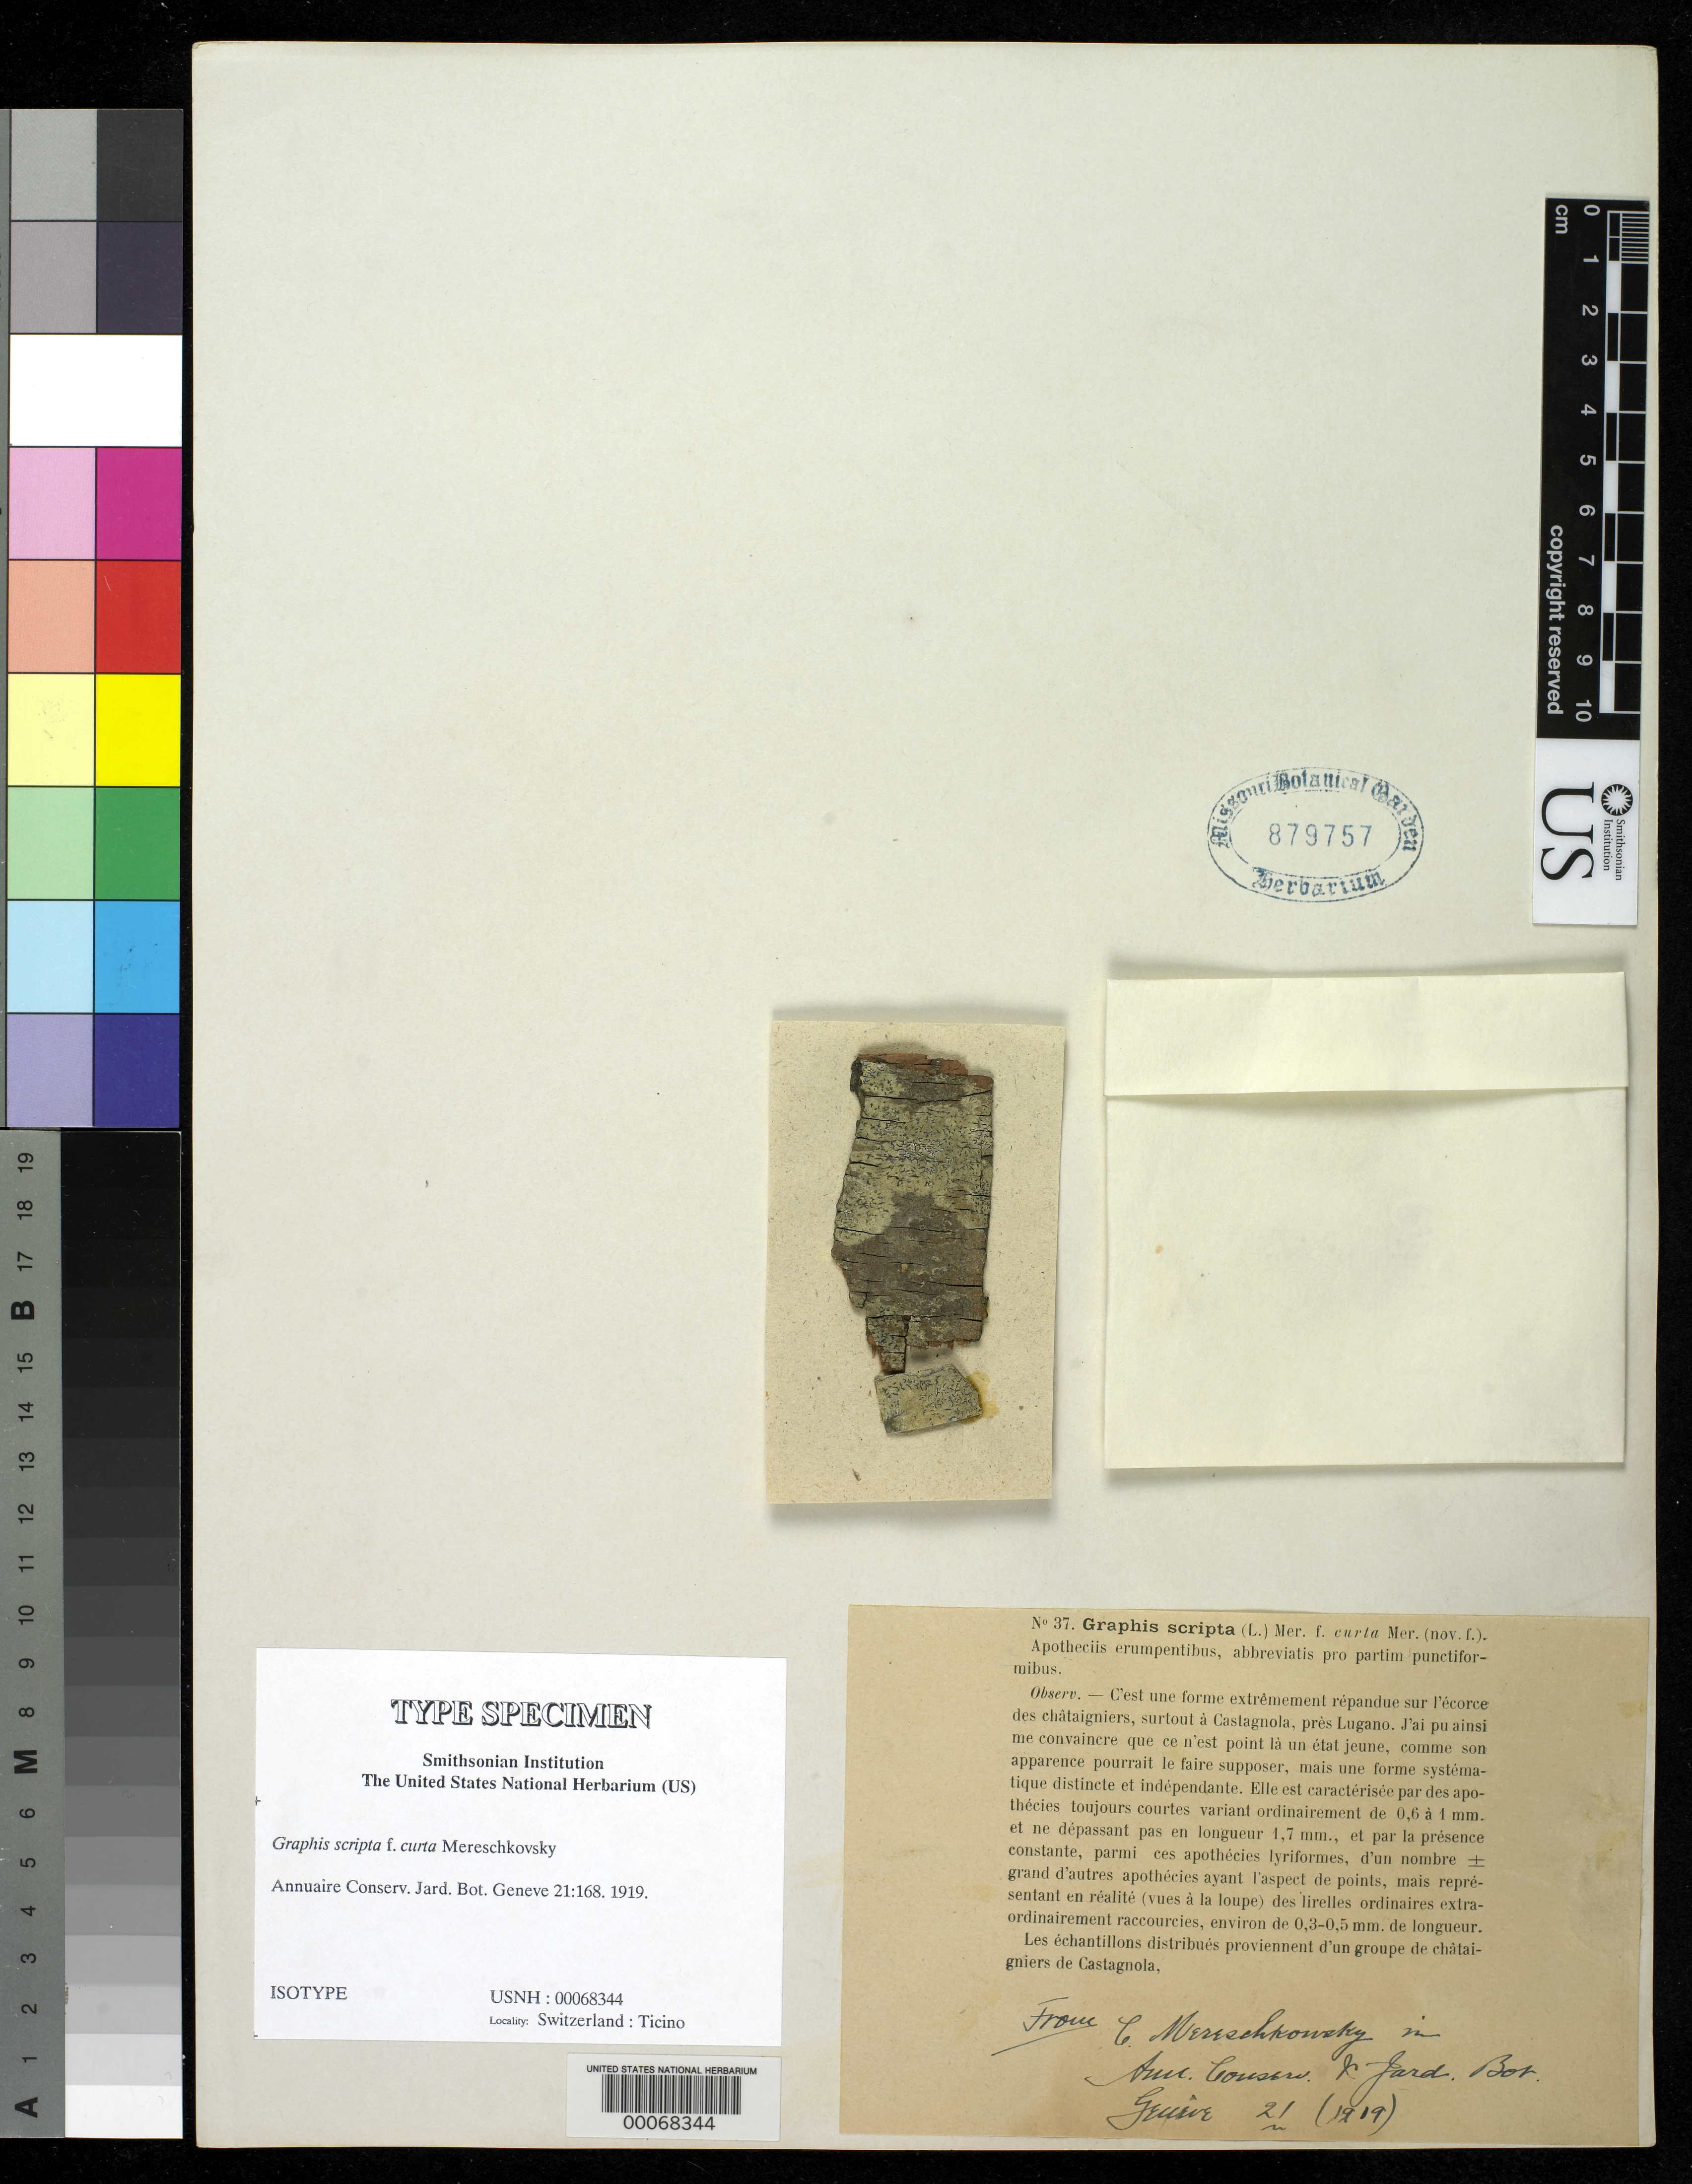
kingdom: Fungi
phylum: Ascomycota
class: Lecanoromycetes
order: Ostropales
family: Graphidaceae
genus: Graphis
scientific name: Graphis scripta f. curta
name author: Mereschk.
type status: Isotype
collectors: K. S. Mereschkovsky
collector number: Mer. Exs. 37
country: Switzerland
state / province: Ticino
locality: Castagnola, pres Lugano.